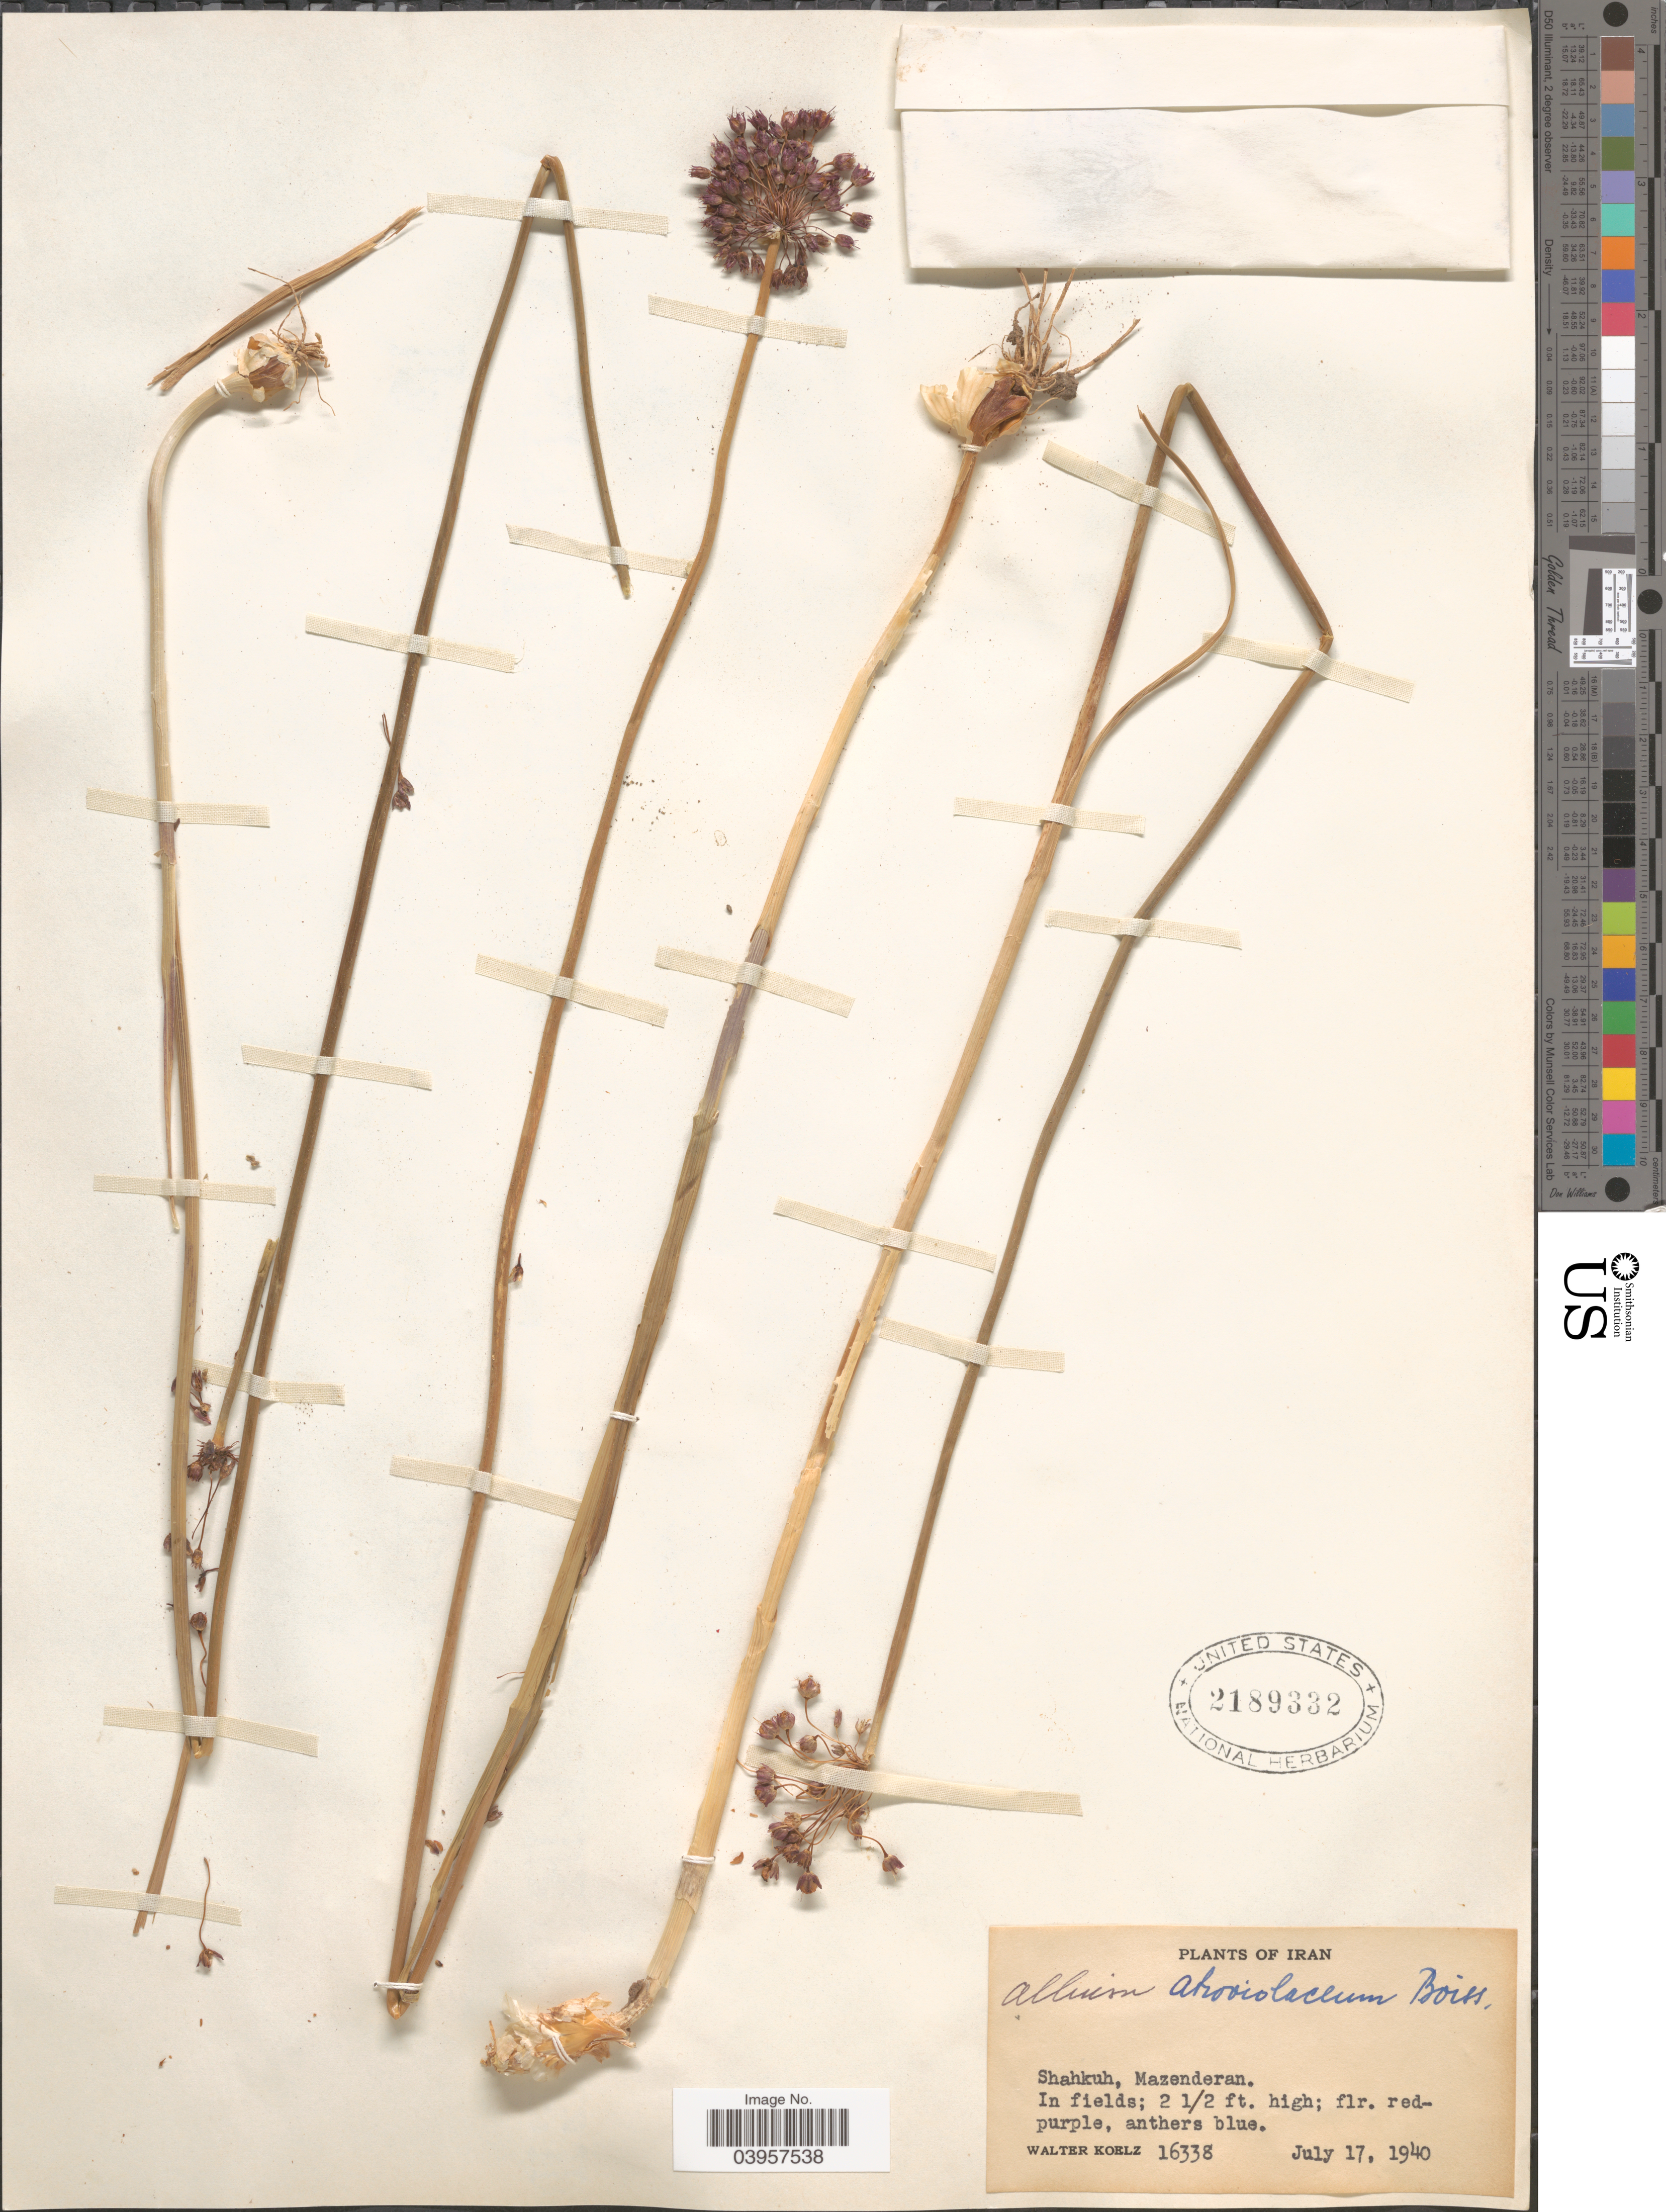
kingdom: Plantae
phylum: Tracheophyta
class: Liliopsida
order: Asparagales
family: Amaryllidaceae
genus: Allium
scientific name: Allium atroviolaceum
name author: Boiss.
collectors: W. N. Koelz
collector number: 16338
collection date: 1940-07-17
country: Iran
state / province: Mazandaran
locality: Shahkuh, Mazenderan.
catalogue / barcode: US 2189332